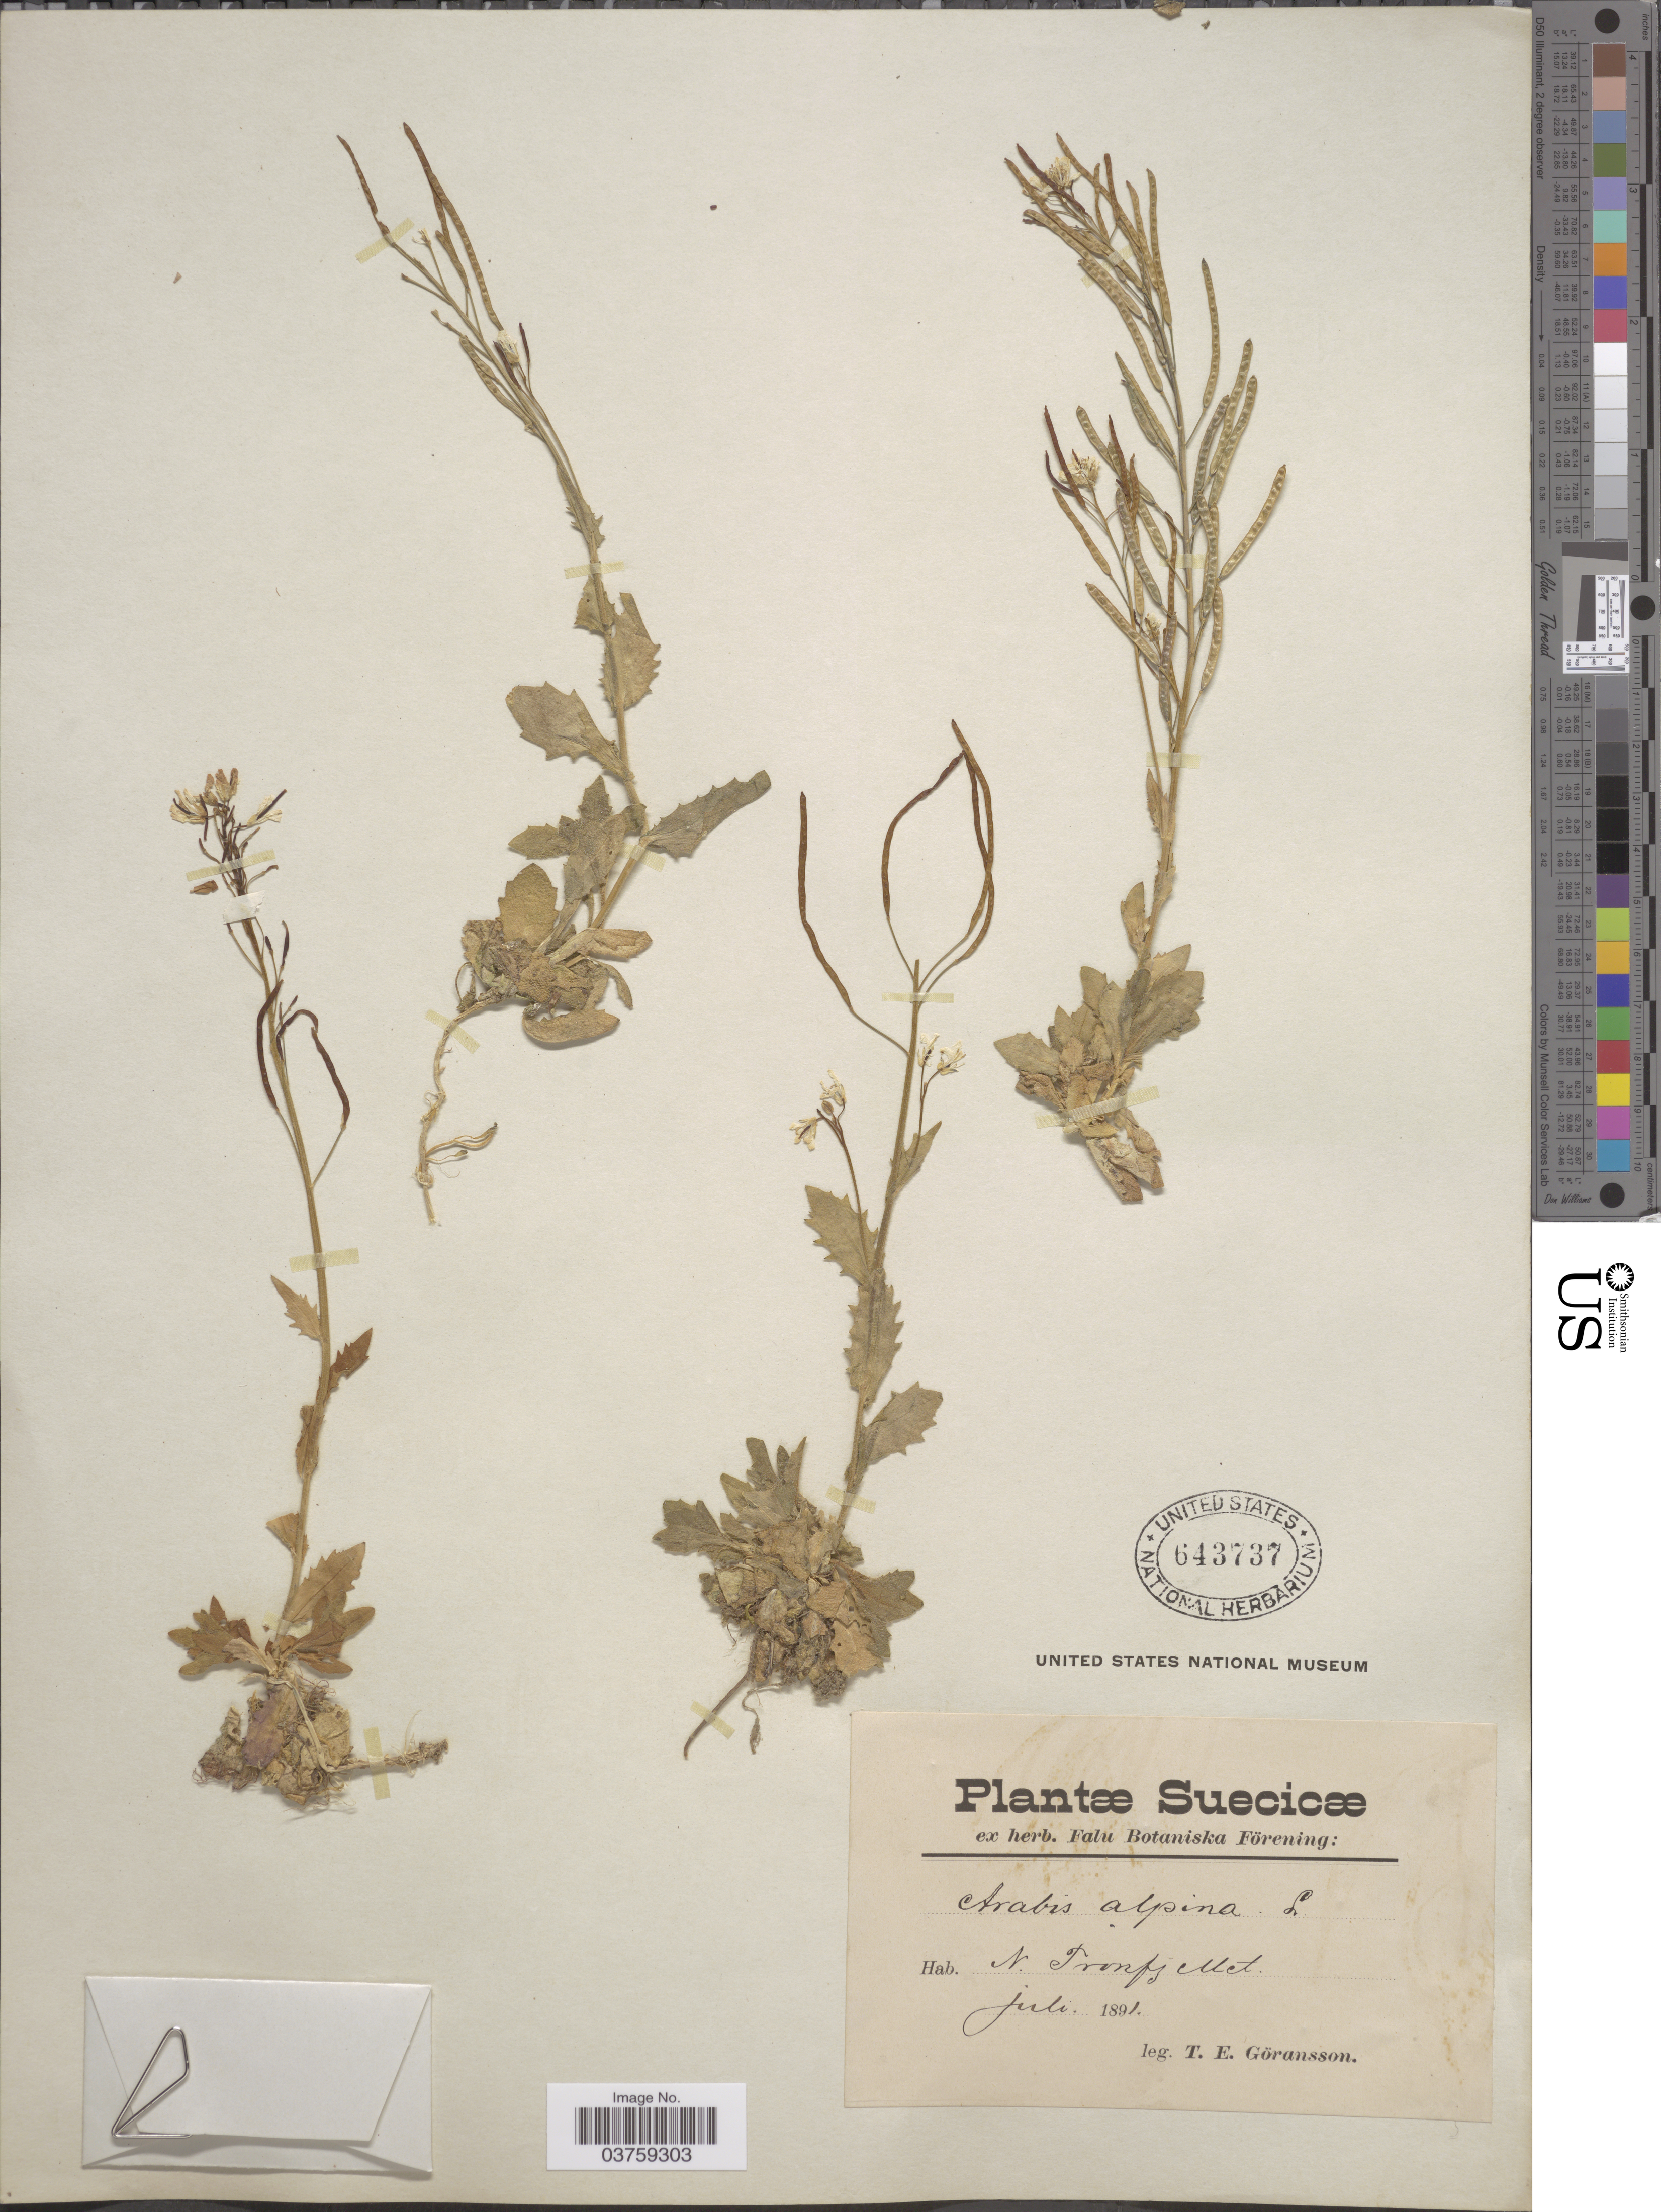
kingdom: Plantae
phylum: Tracheophyta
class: Magnoliopsida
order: Brassicales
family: Brassicaceae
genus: Arabis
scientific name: Arabis alpina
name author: L.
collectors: T. Göransson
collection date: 1891-07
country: Sweden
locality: Sueciæ. N. Tronfj Met.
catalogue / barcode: US 643737